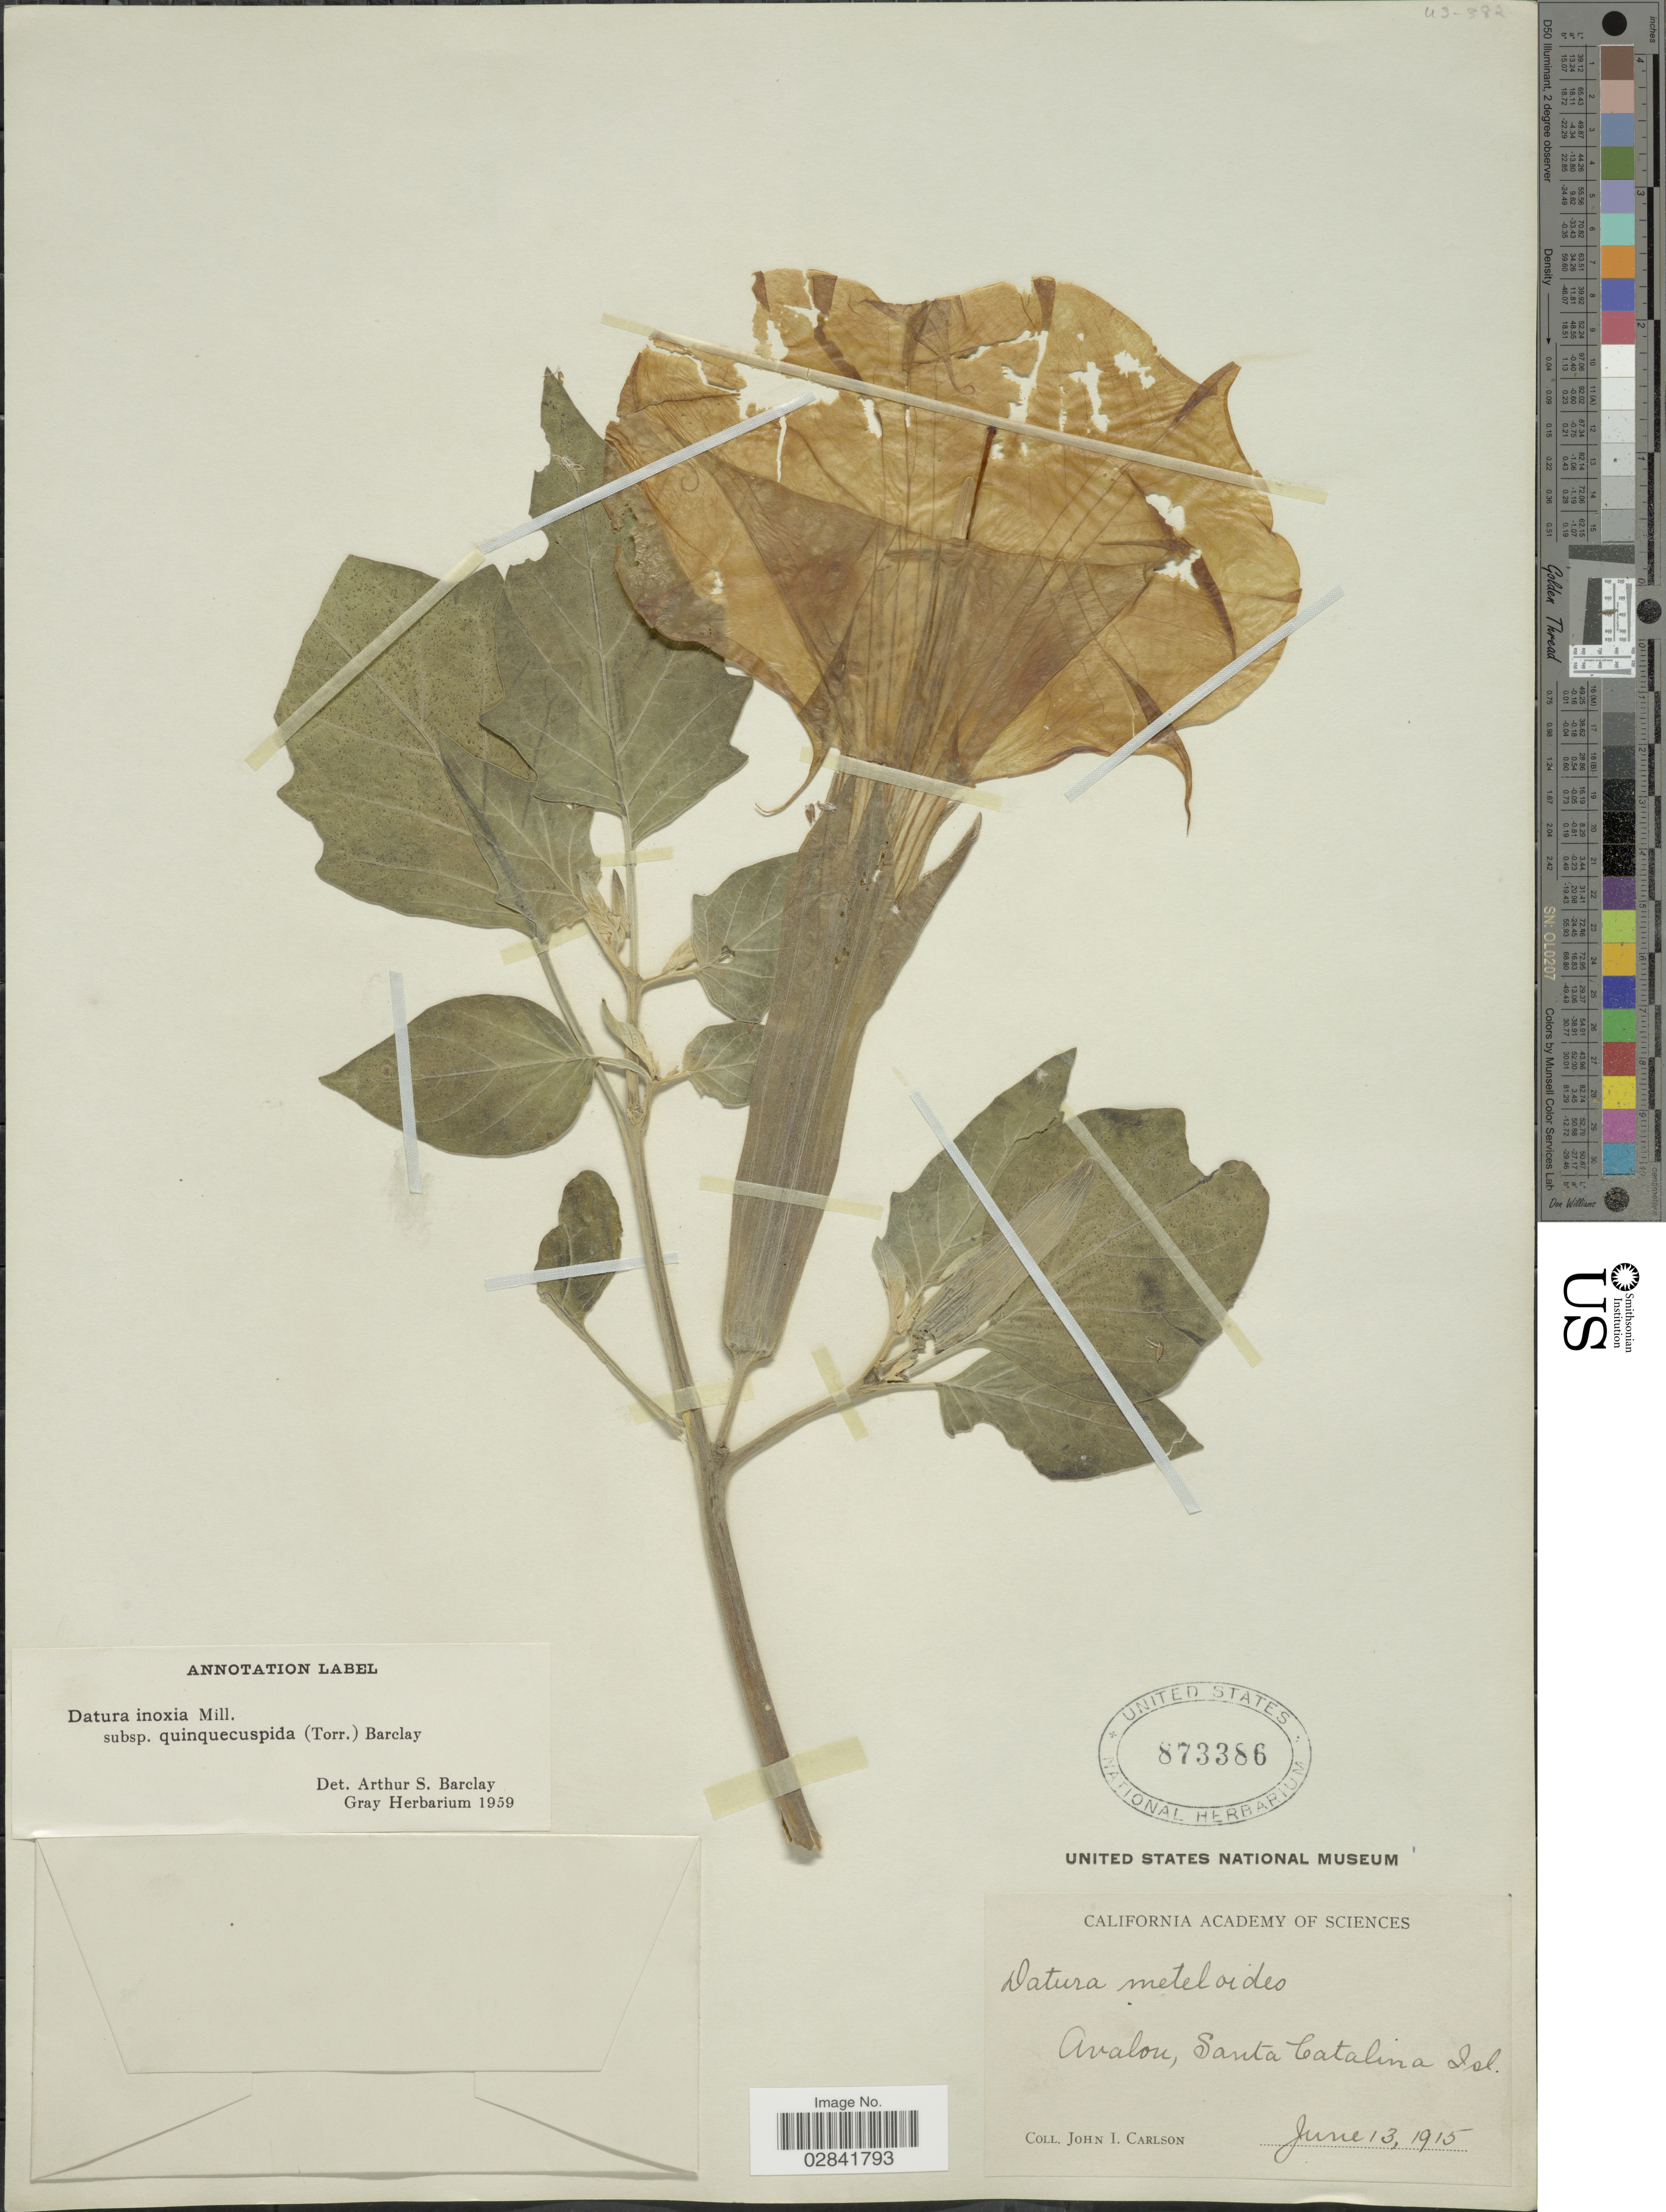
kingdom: Plantae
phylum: Tracheophyta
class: Magnoliopsida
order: Solanales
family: Solanaceae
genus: Datura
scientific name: Datura wrightii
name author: Regel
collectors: J. Carlson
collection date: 1915-06-13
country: United States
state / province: California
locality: Avalon, Santa Catalina Isl.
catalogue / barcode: US 873386